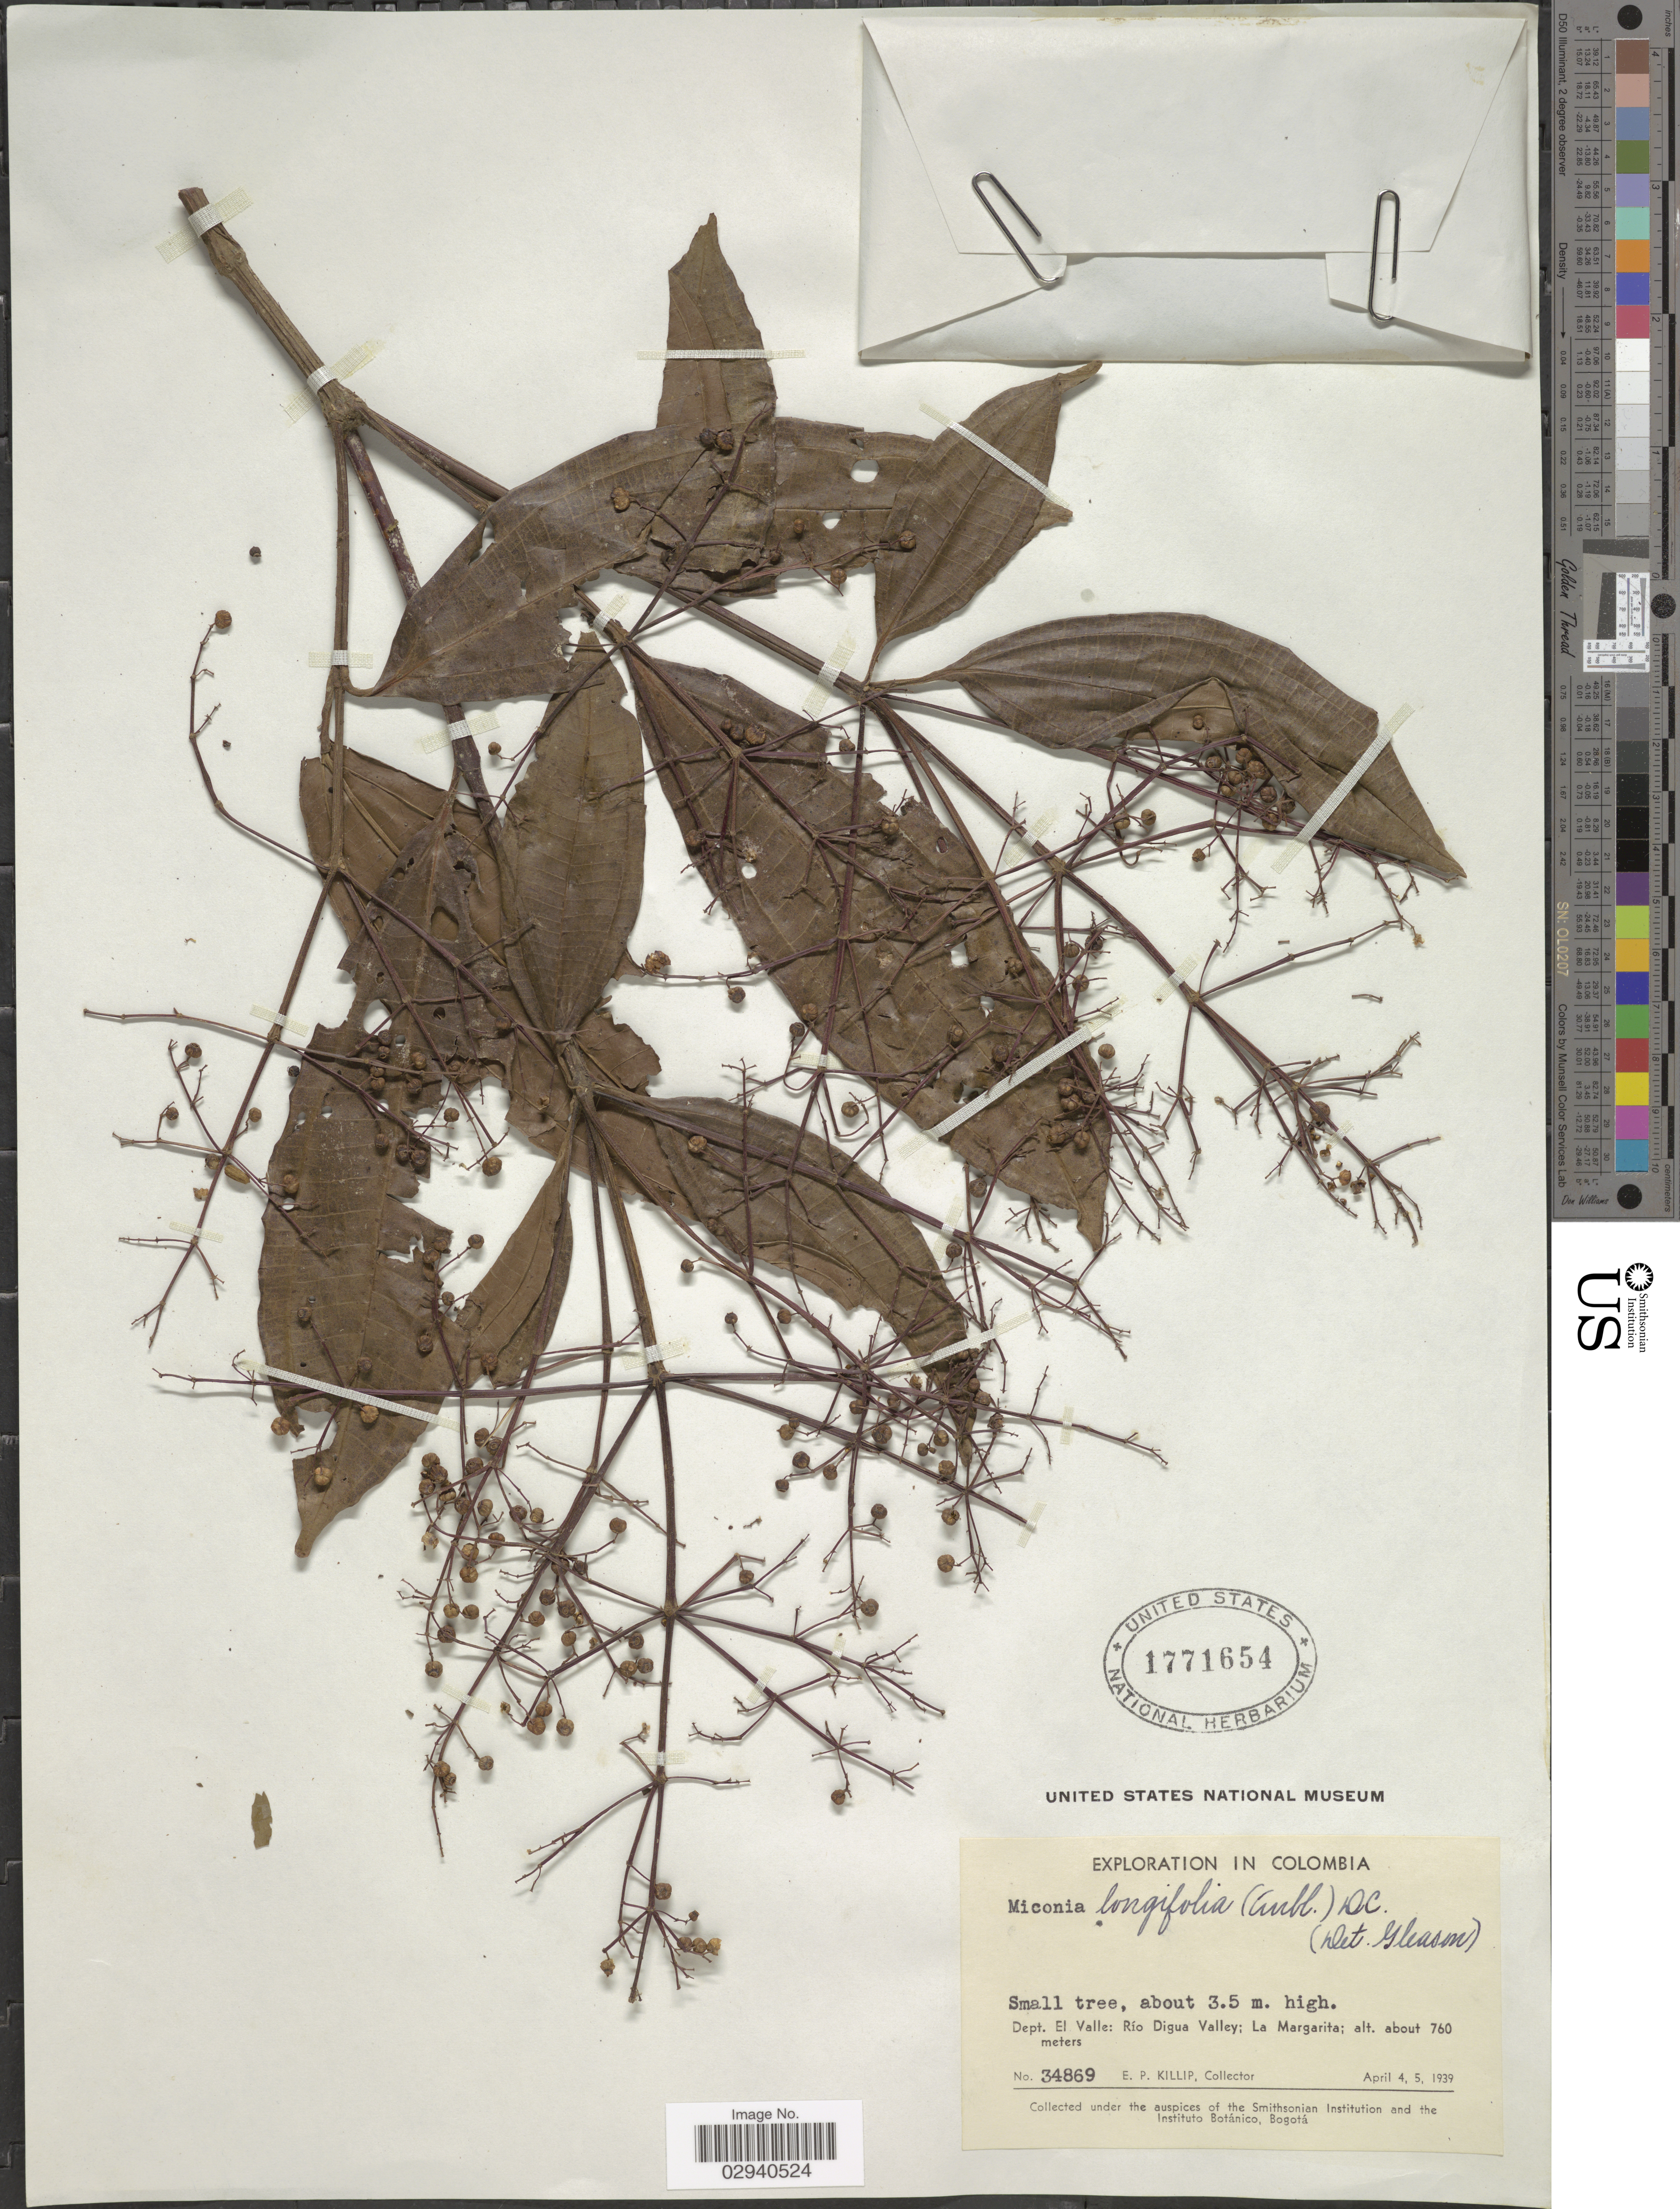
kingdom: Plantae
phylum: Tracheophyta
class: Magnoliopsida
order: Myrtales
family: Melastomataceae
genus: Miconia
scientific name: Miconia longifolia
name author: (Aubl.) DC.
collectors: E. P. Killip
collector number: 34869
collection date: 1939-04-04/1939-04-05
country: Colombia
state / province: Valle del Cauca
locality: Dept. El Valle: Río Digua Valley; La Margarita.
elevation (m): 760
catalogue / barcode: US 1771654